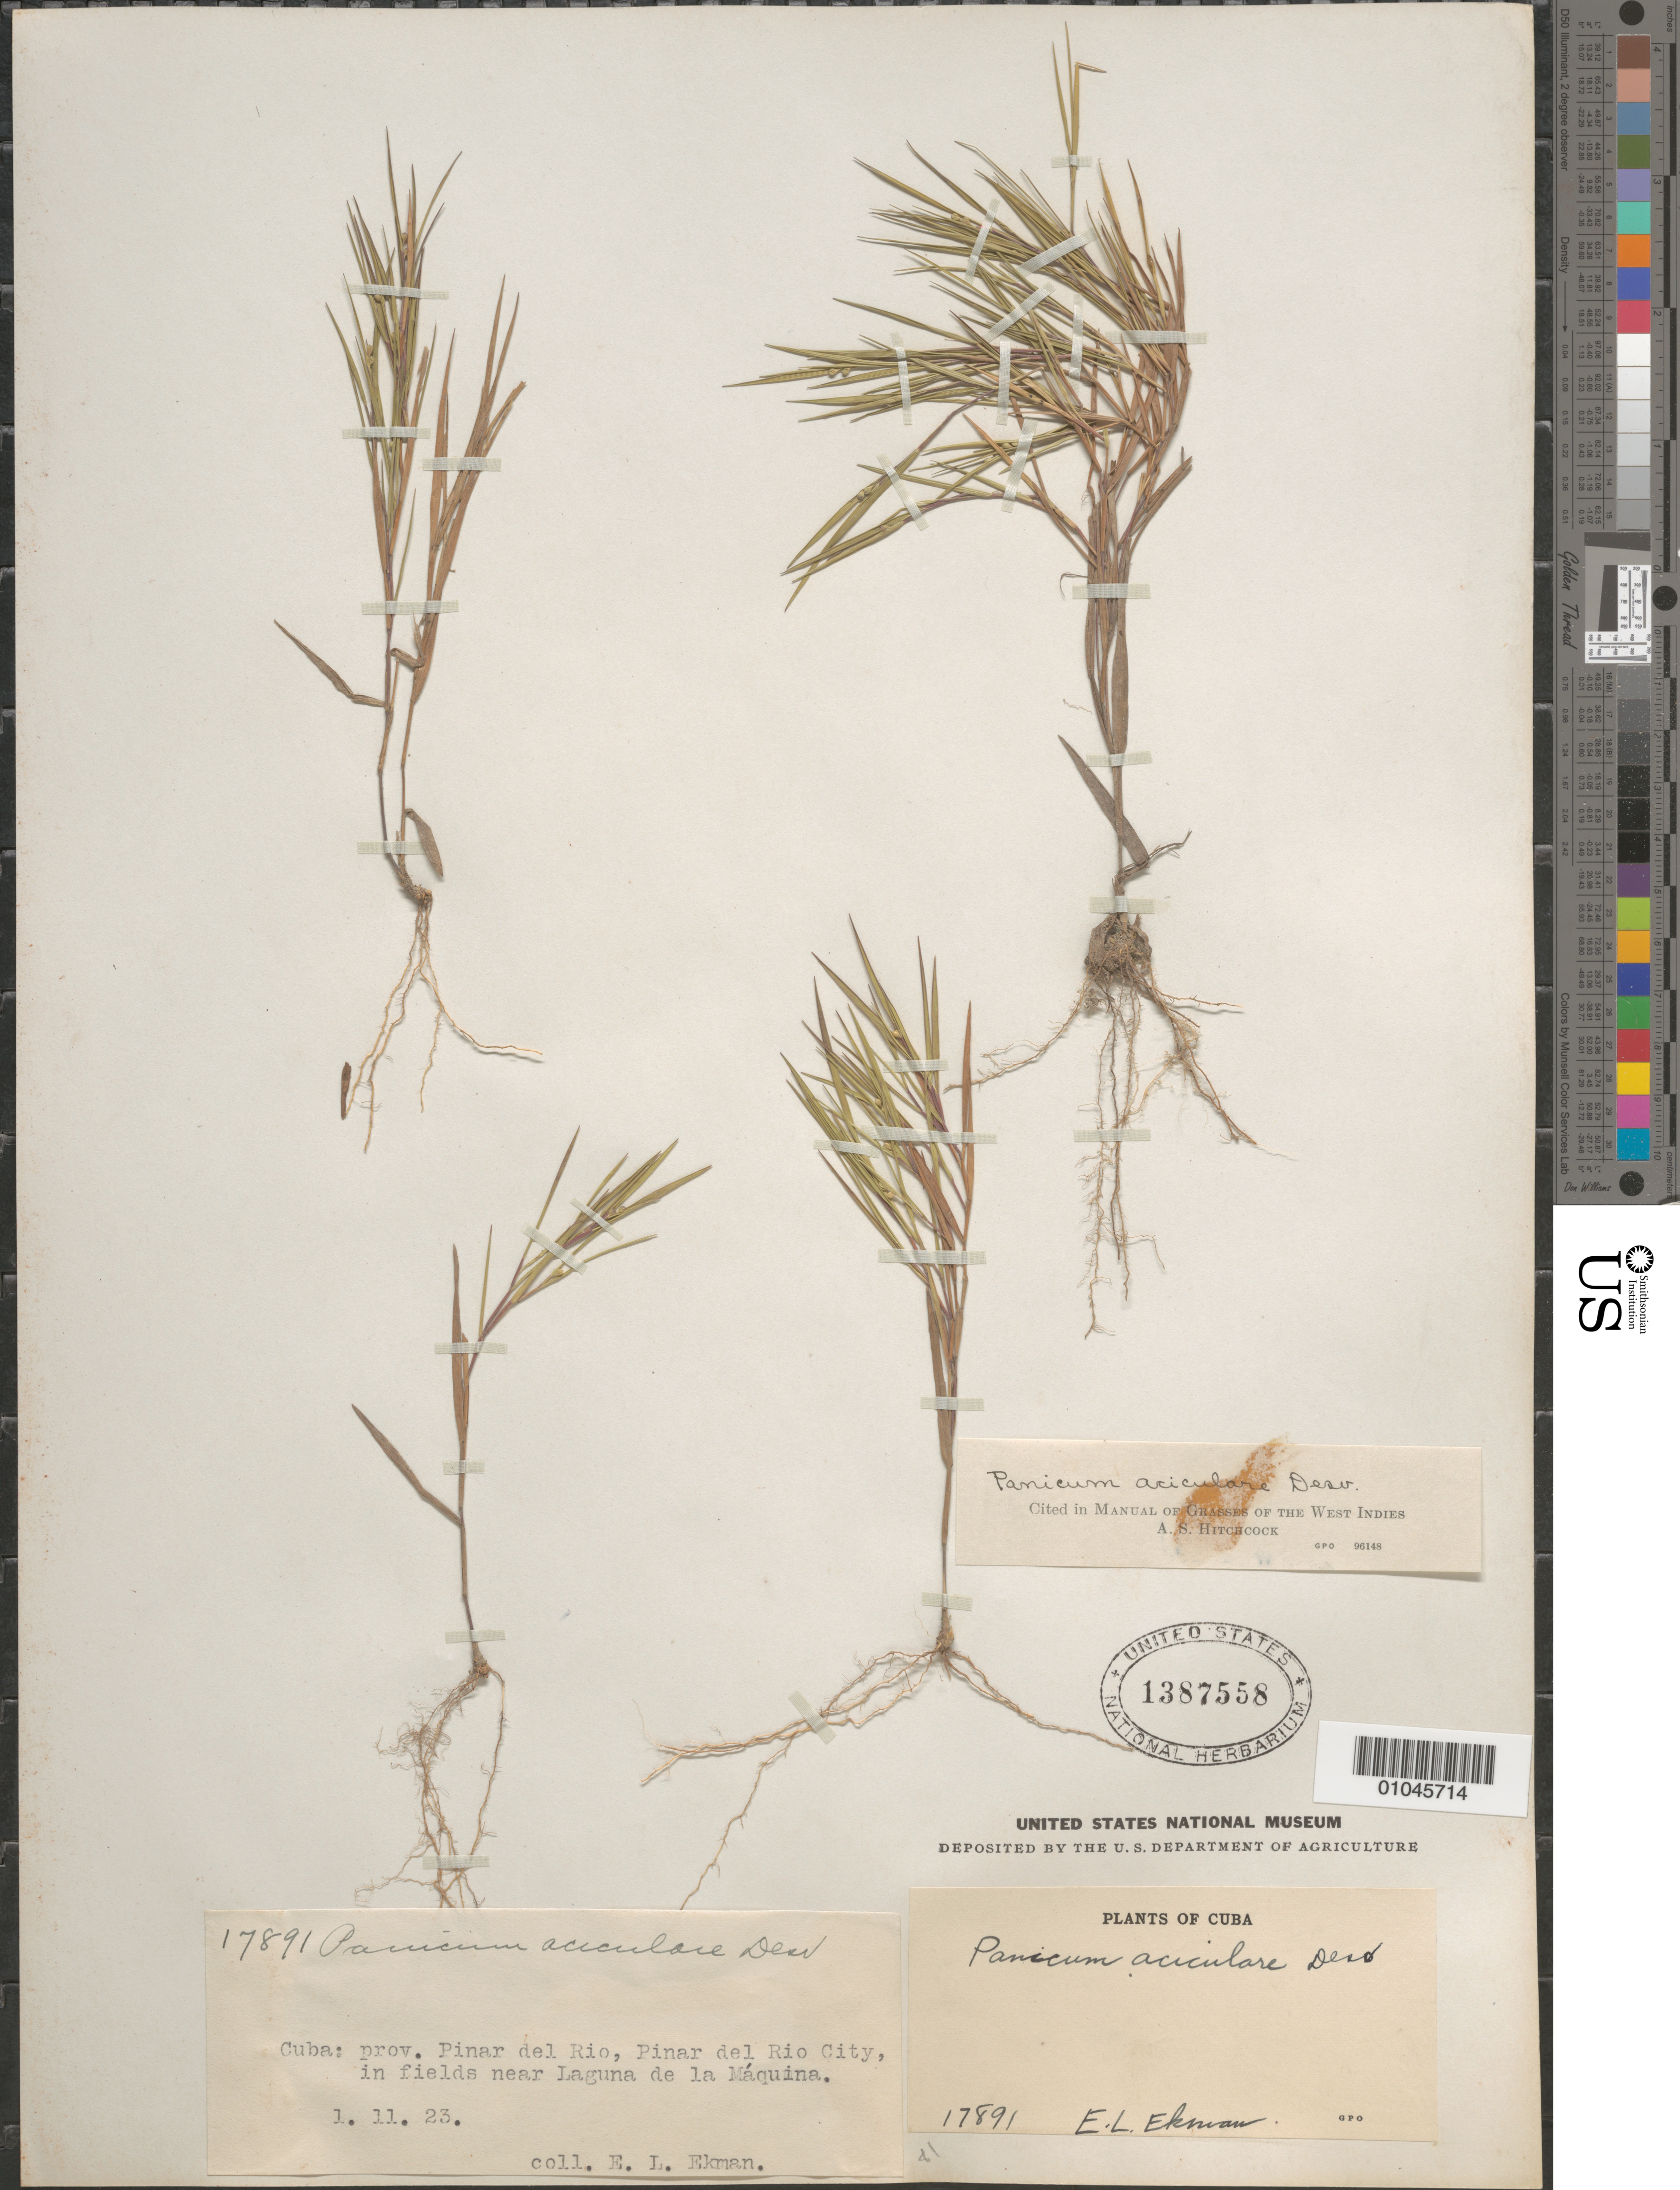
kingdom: Plantae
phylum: Tracheophyta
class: Liliopsida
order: Poales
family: Poaceae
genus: Panicum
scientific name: Panicum aciculare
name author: Desv. ex Poir.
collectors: E. L. Ekman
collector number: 17891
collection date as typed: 01 Nov 1923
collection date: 1923-11-01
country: Cuba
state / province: Pinar del Rio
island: Cuba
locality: Pinar del Rio city, in fields near Laguna de la Maquina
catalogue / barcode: US 1387558